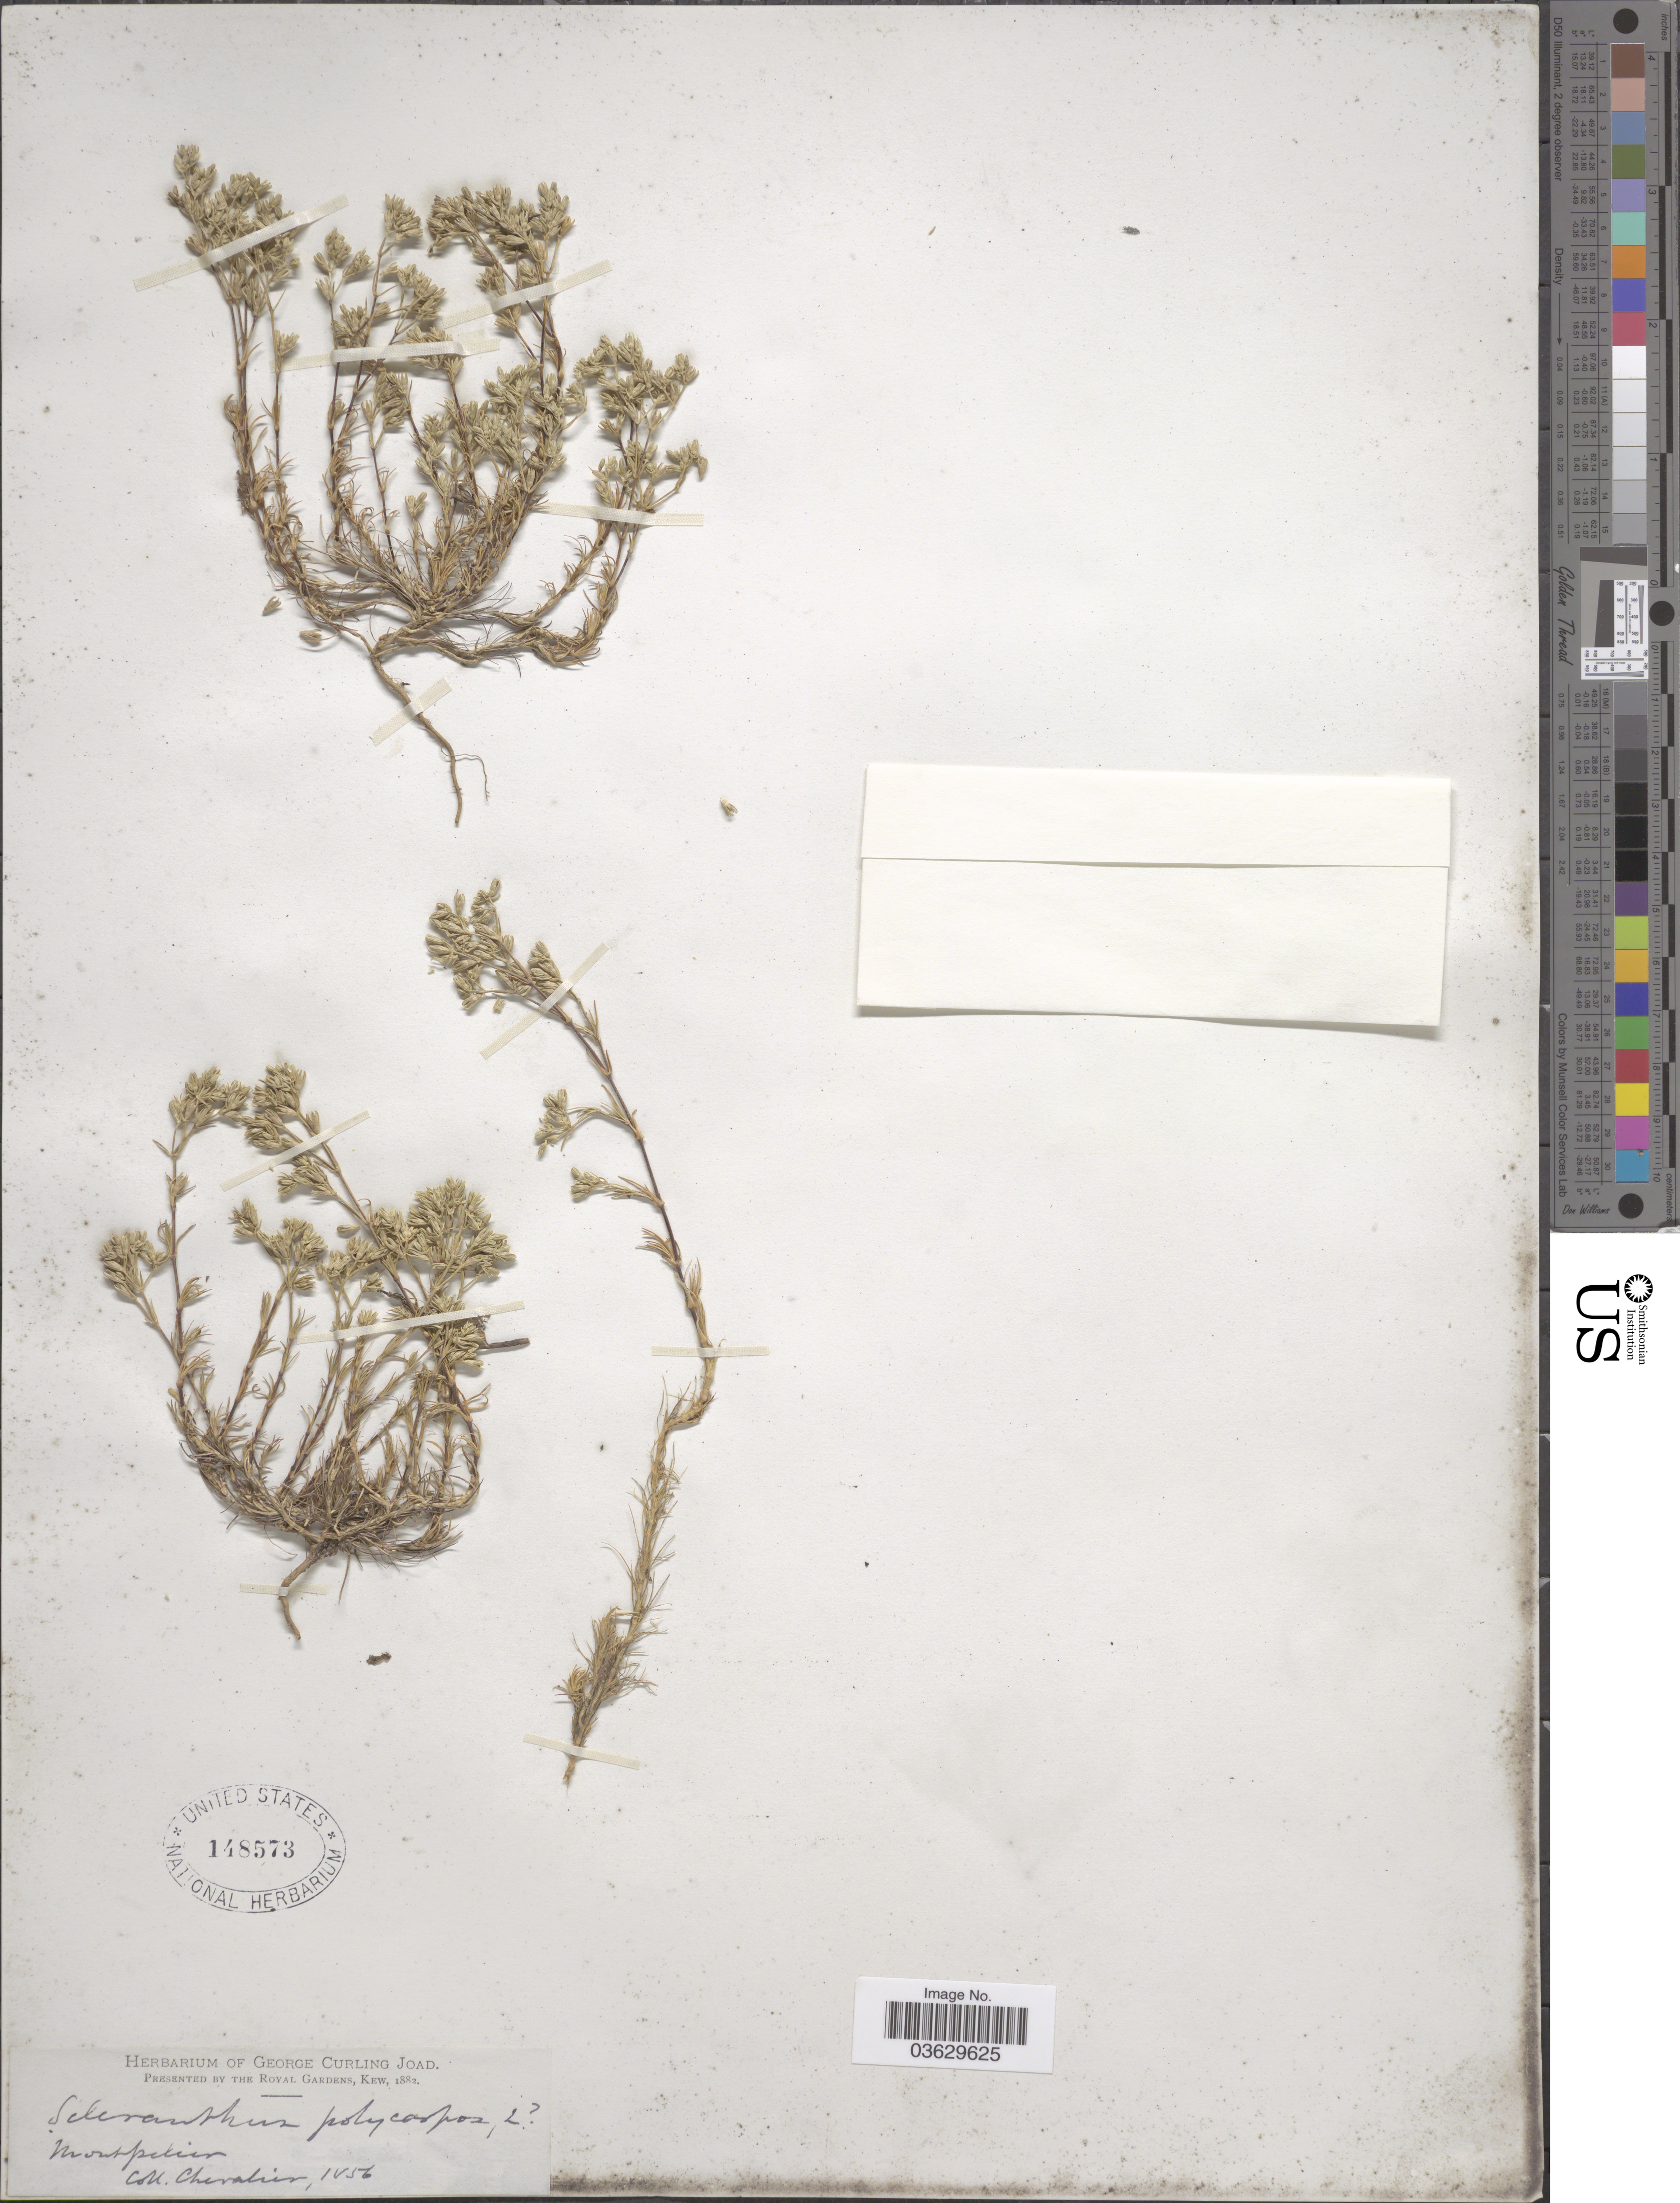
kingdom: Plantae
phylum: Tracheophyta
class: Magnoliopsida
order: Caryophyllales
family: Caryophyllaceae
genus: Scleranthus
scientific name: Scleranthus polycarpos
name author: L.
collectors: Chevalier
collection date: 1856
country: France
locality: Montpelier.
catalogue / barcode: US 148573